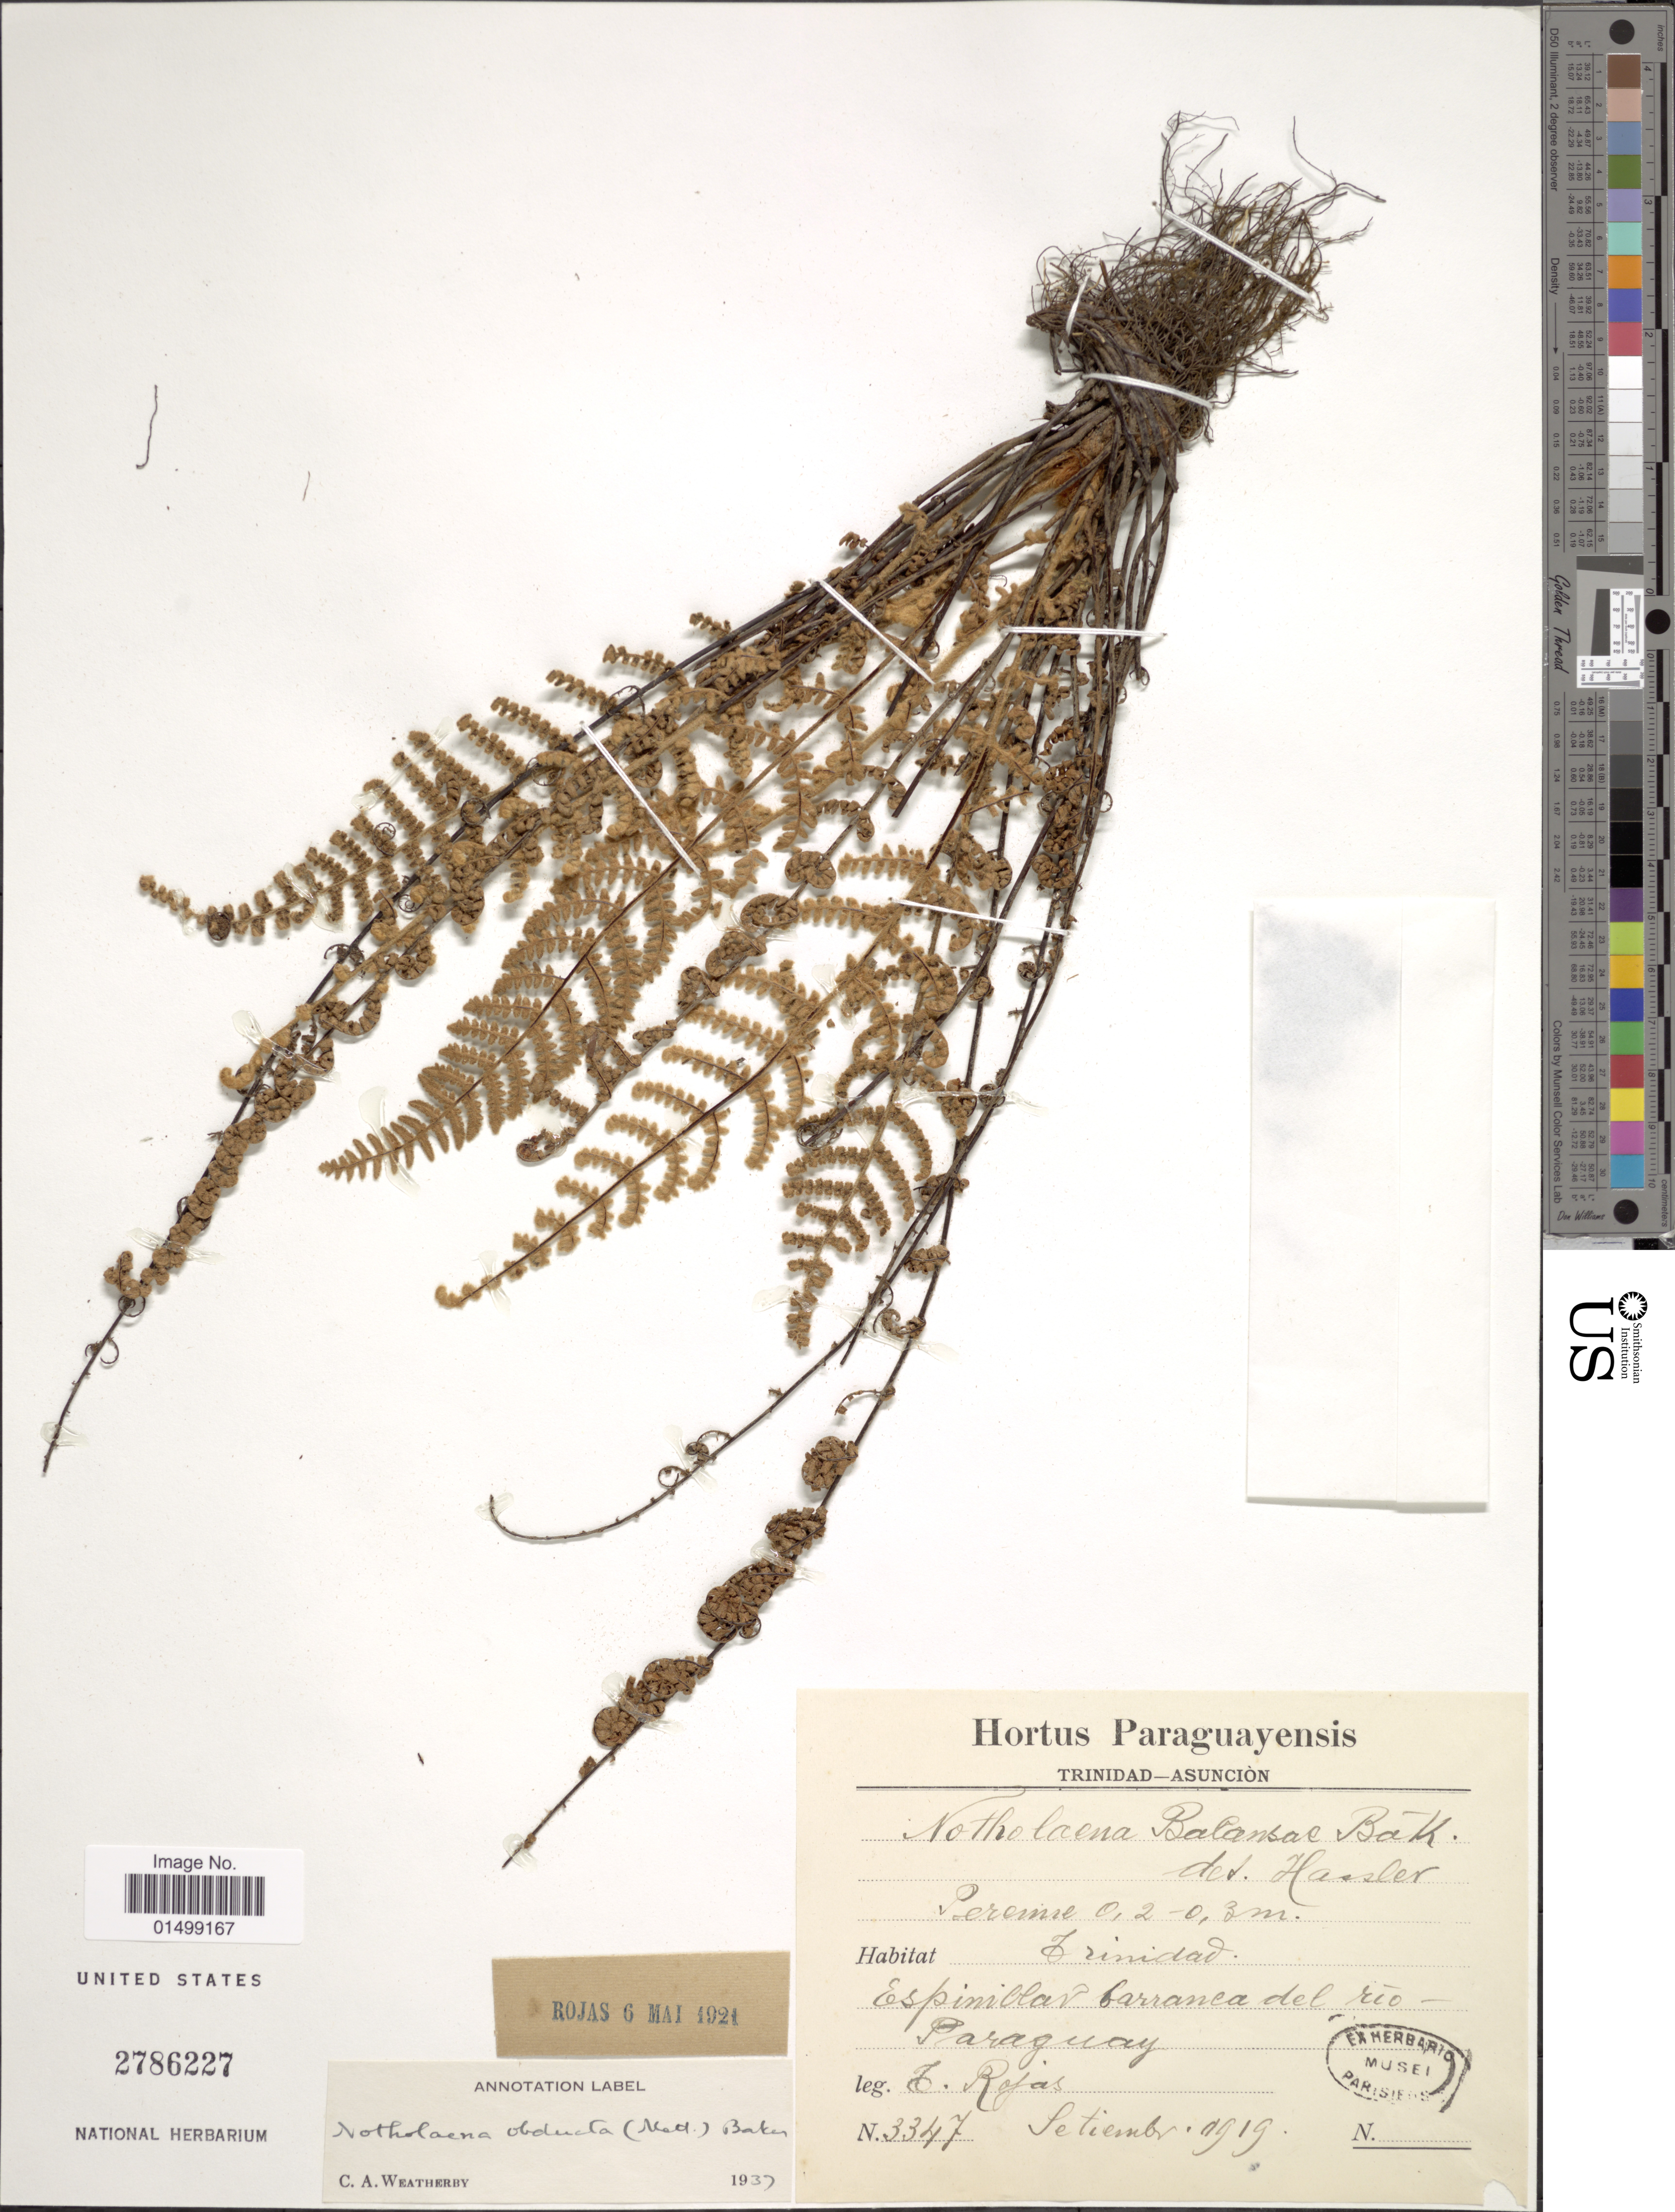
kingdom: Plantae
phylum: Tracheophyta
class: Polypodiopsida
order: Polypodiales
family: Pteridaceae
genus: Cheilanthes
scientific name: Cheilanthes obducta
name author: (Mett.) Baker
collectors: E. Rojas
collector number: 3347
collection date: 1919-09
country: Paraguay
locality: Trinidad, espinillas barranca del rio.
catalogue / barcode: US 2786227